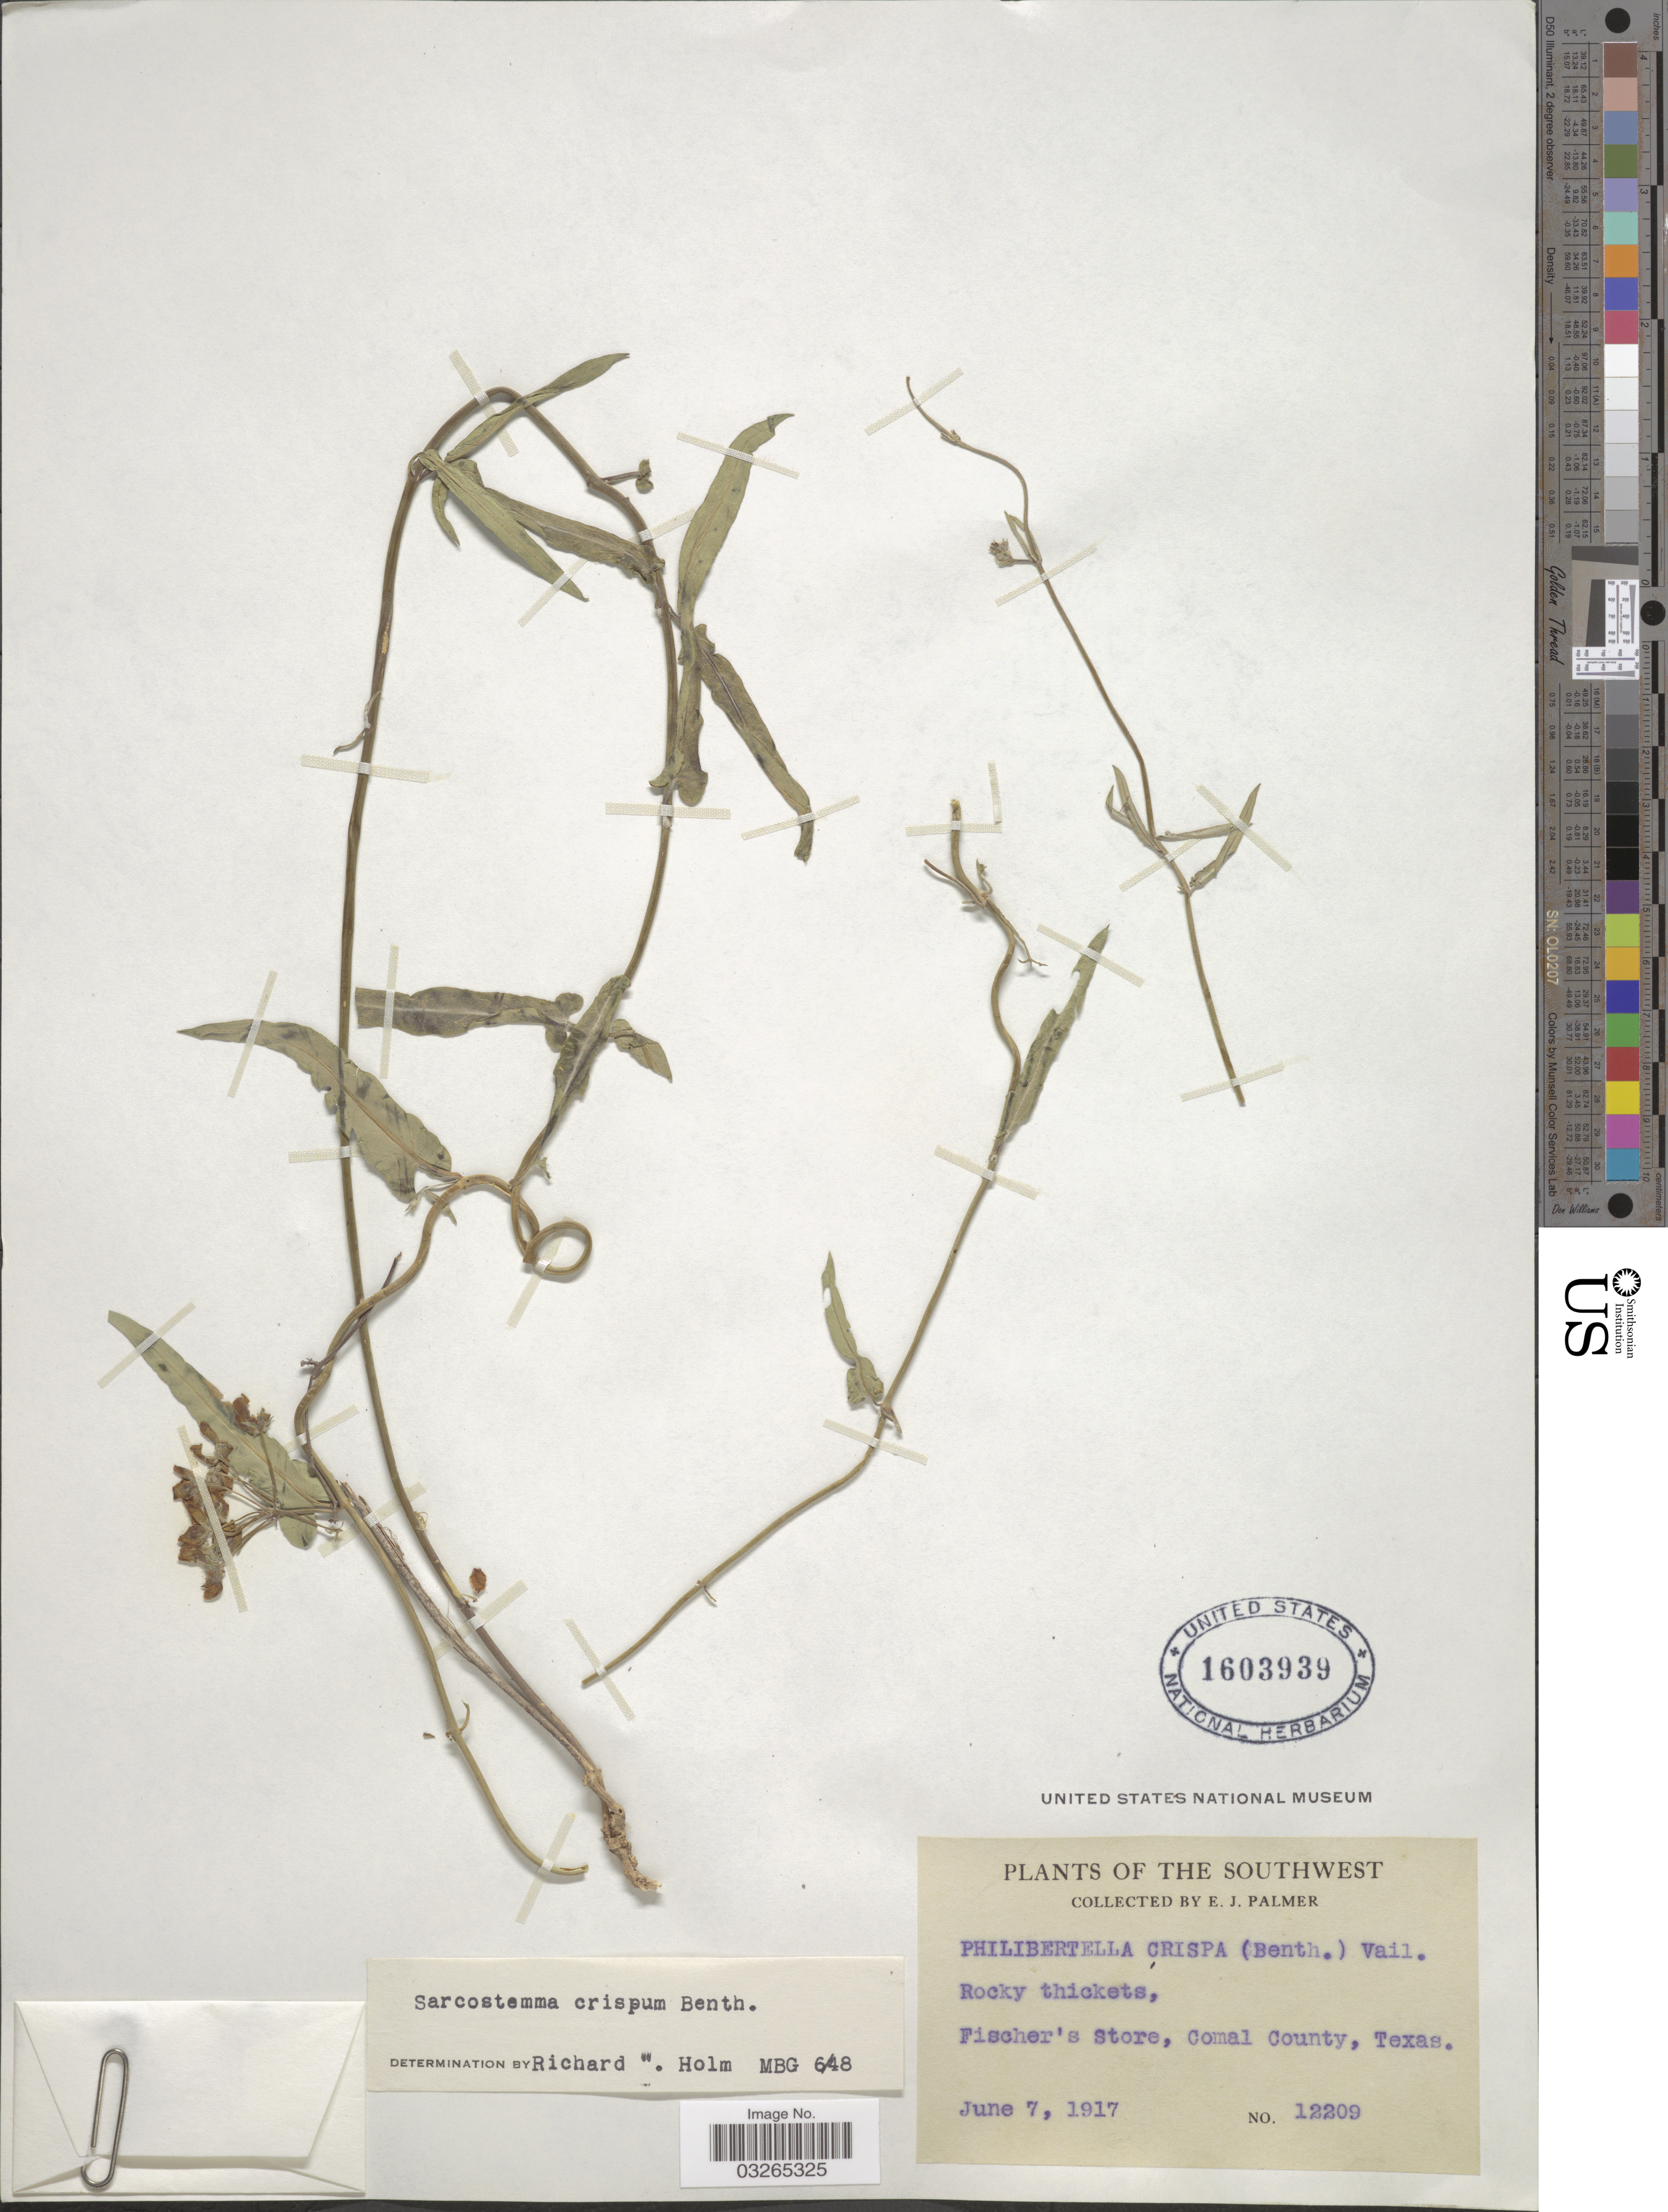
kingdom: Plantae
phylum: Tracheophyta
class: Magnoliopsida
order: Gentianales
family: Apocynaceae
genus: Sarcostemma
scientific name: Sarcostemma crispum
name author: Benth.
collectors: E. J. Palmer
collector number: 12209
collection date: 1917-06-07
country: United States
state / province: Texas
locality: The southwest. Rocky thickets, Fischer's Store, Comal County.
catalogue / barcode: US 1603939